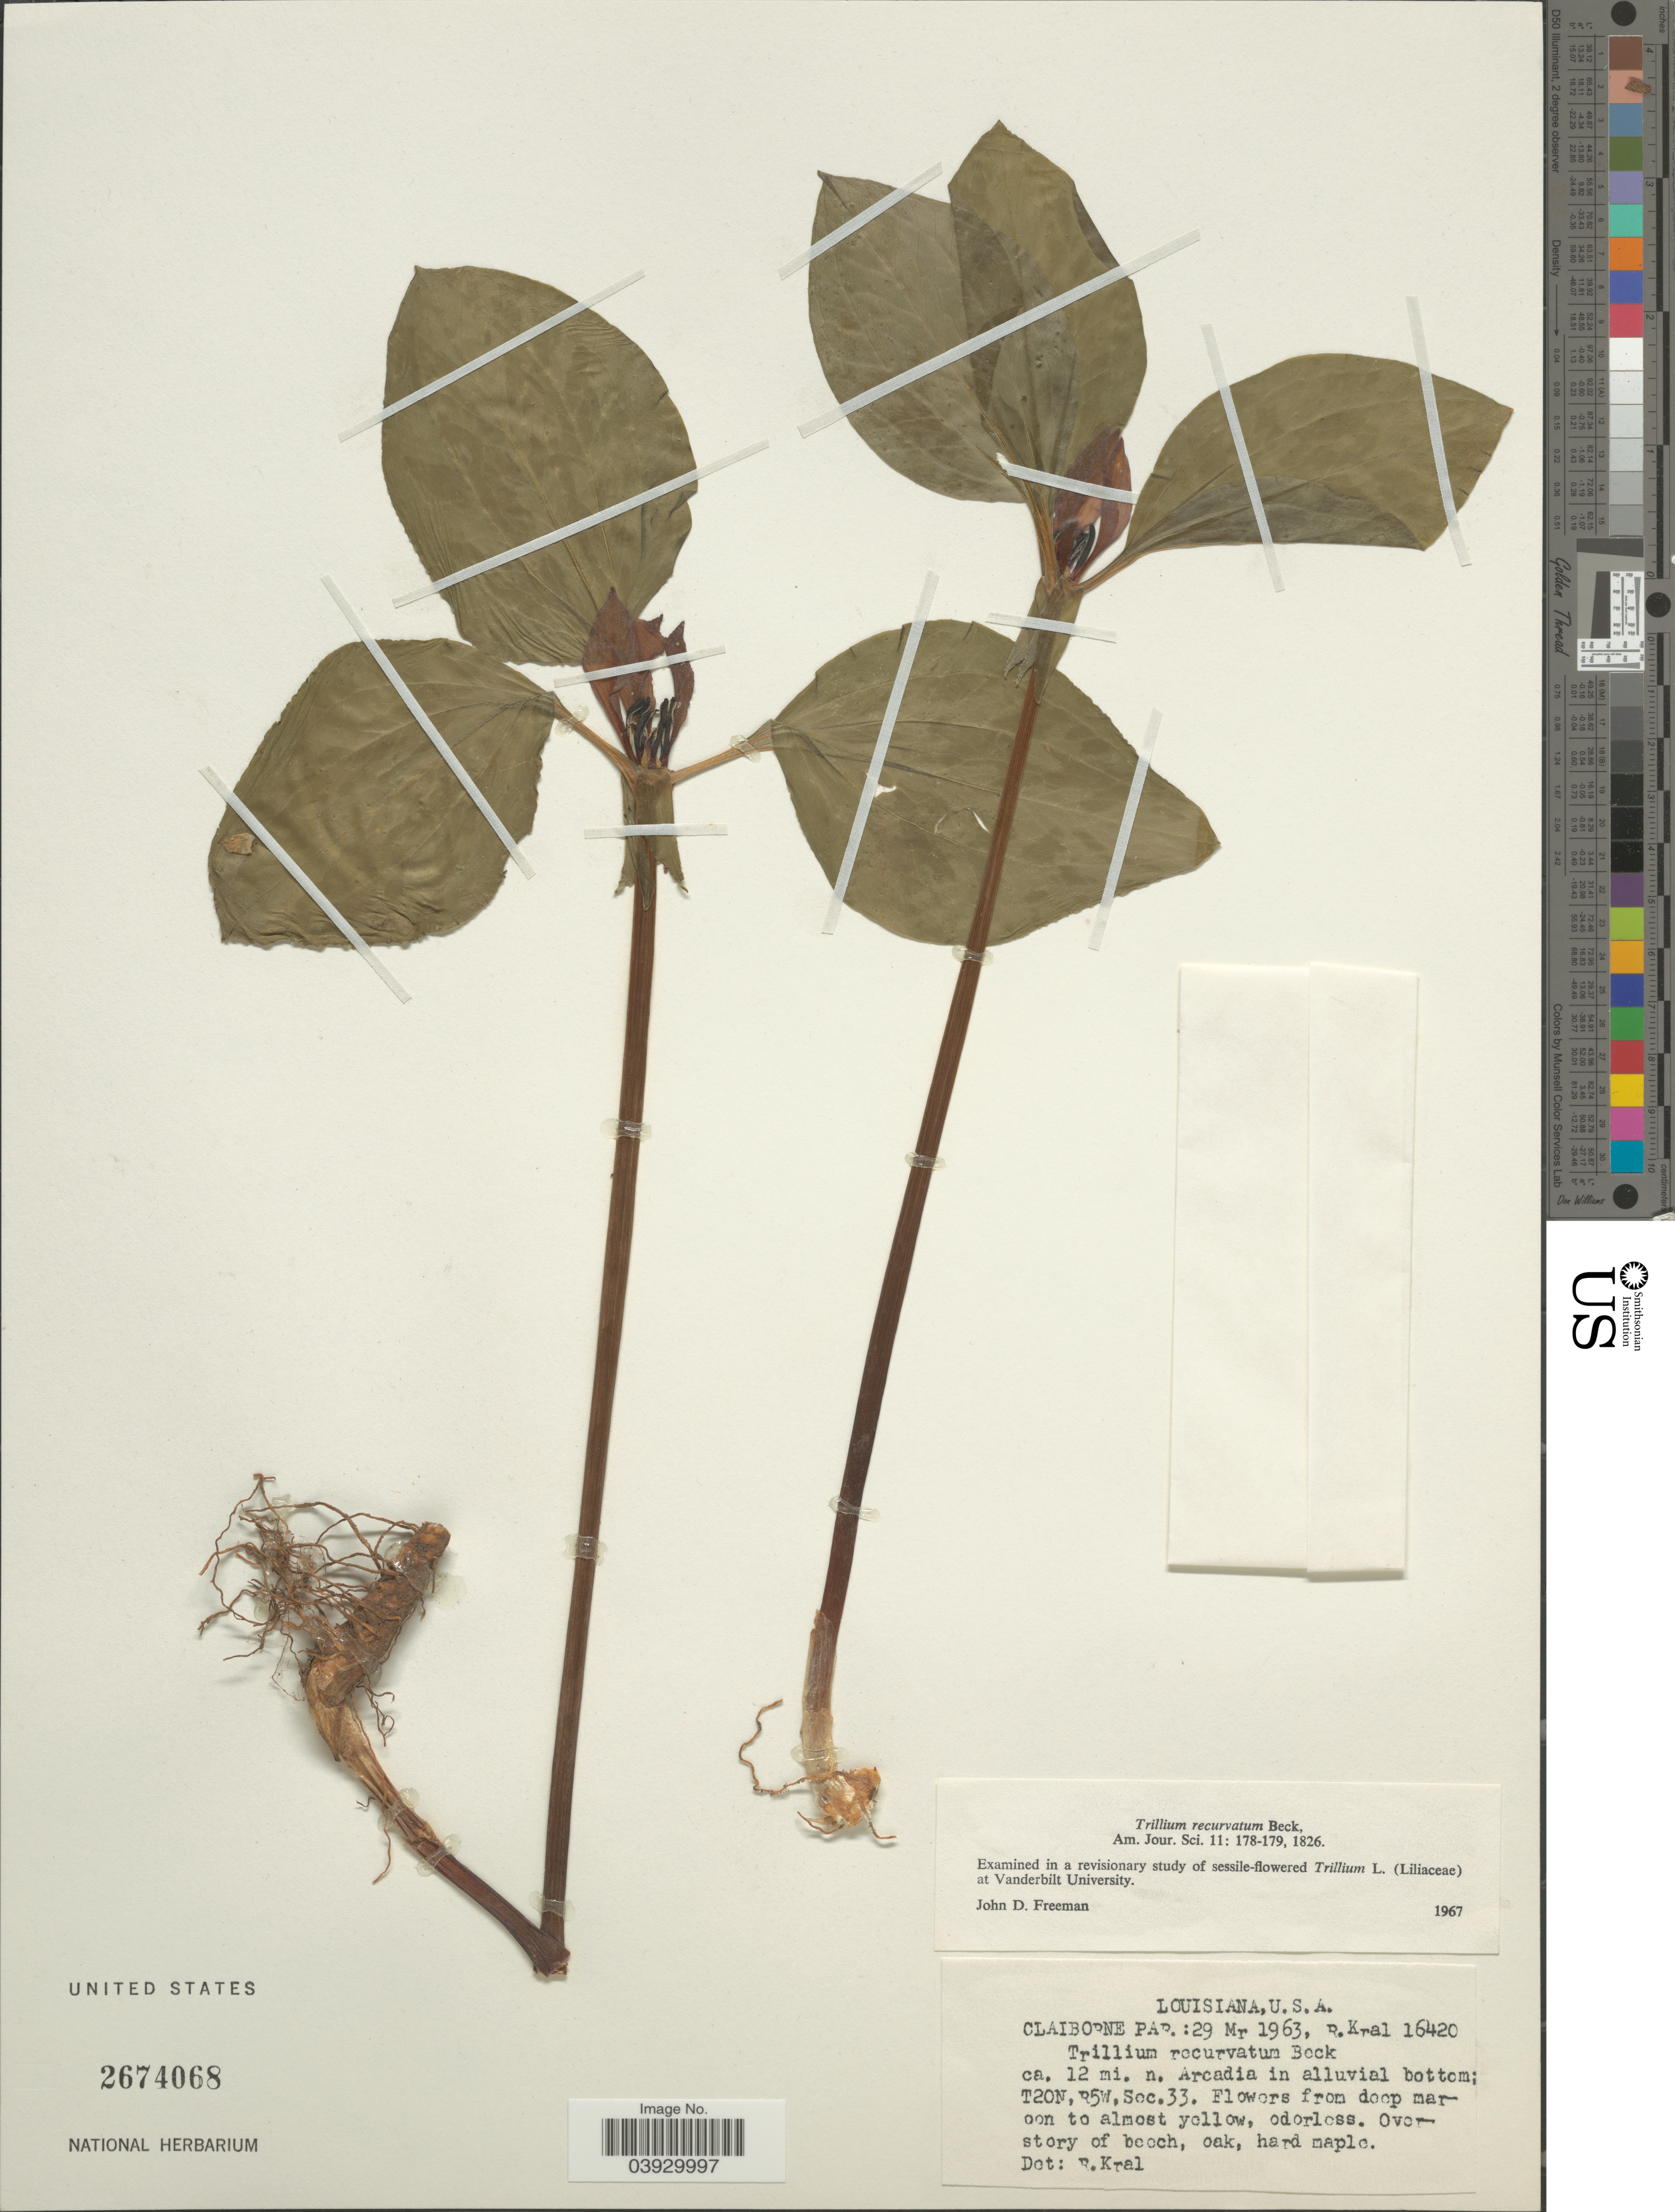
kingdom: Plantae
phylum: Tracheophyta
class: Liliopsida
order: Liliales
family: Melanthiaceae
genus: Trillium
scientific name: Trillium recurvatum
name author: L.C. Beck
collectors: R. Kral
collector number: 16420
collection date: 1963-03-29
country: United States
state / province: Louisiana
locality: Claiborne Par. Ca. 12 mi. n. Arcadia in alluvial bottom: T20N, R5W, Sec. 33.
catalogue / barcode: US 2674068